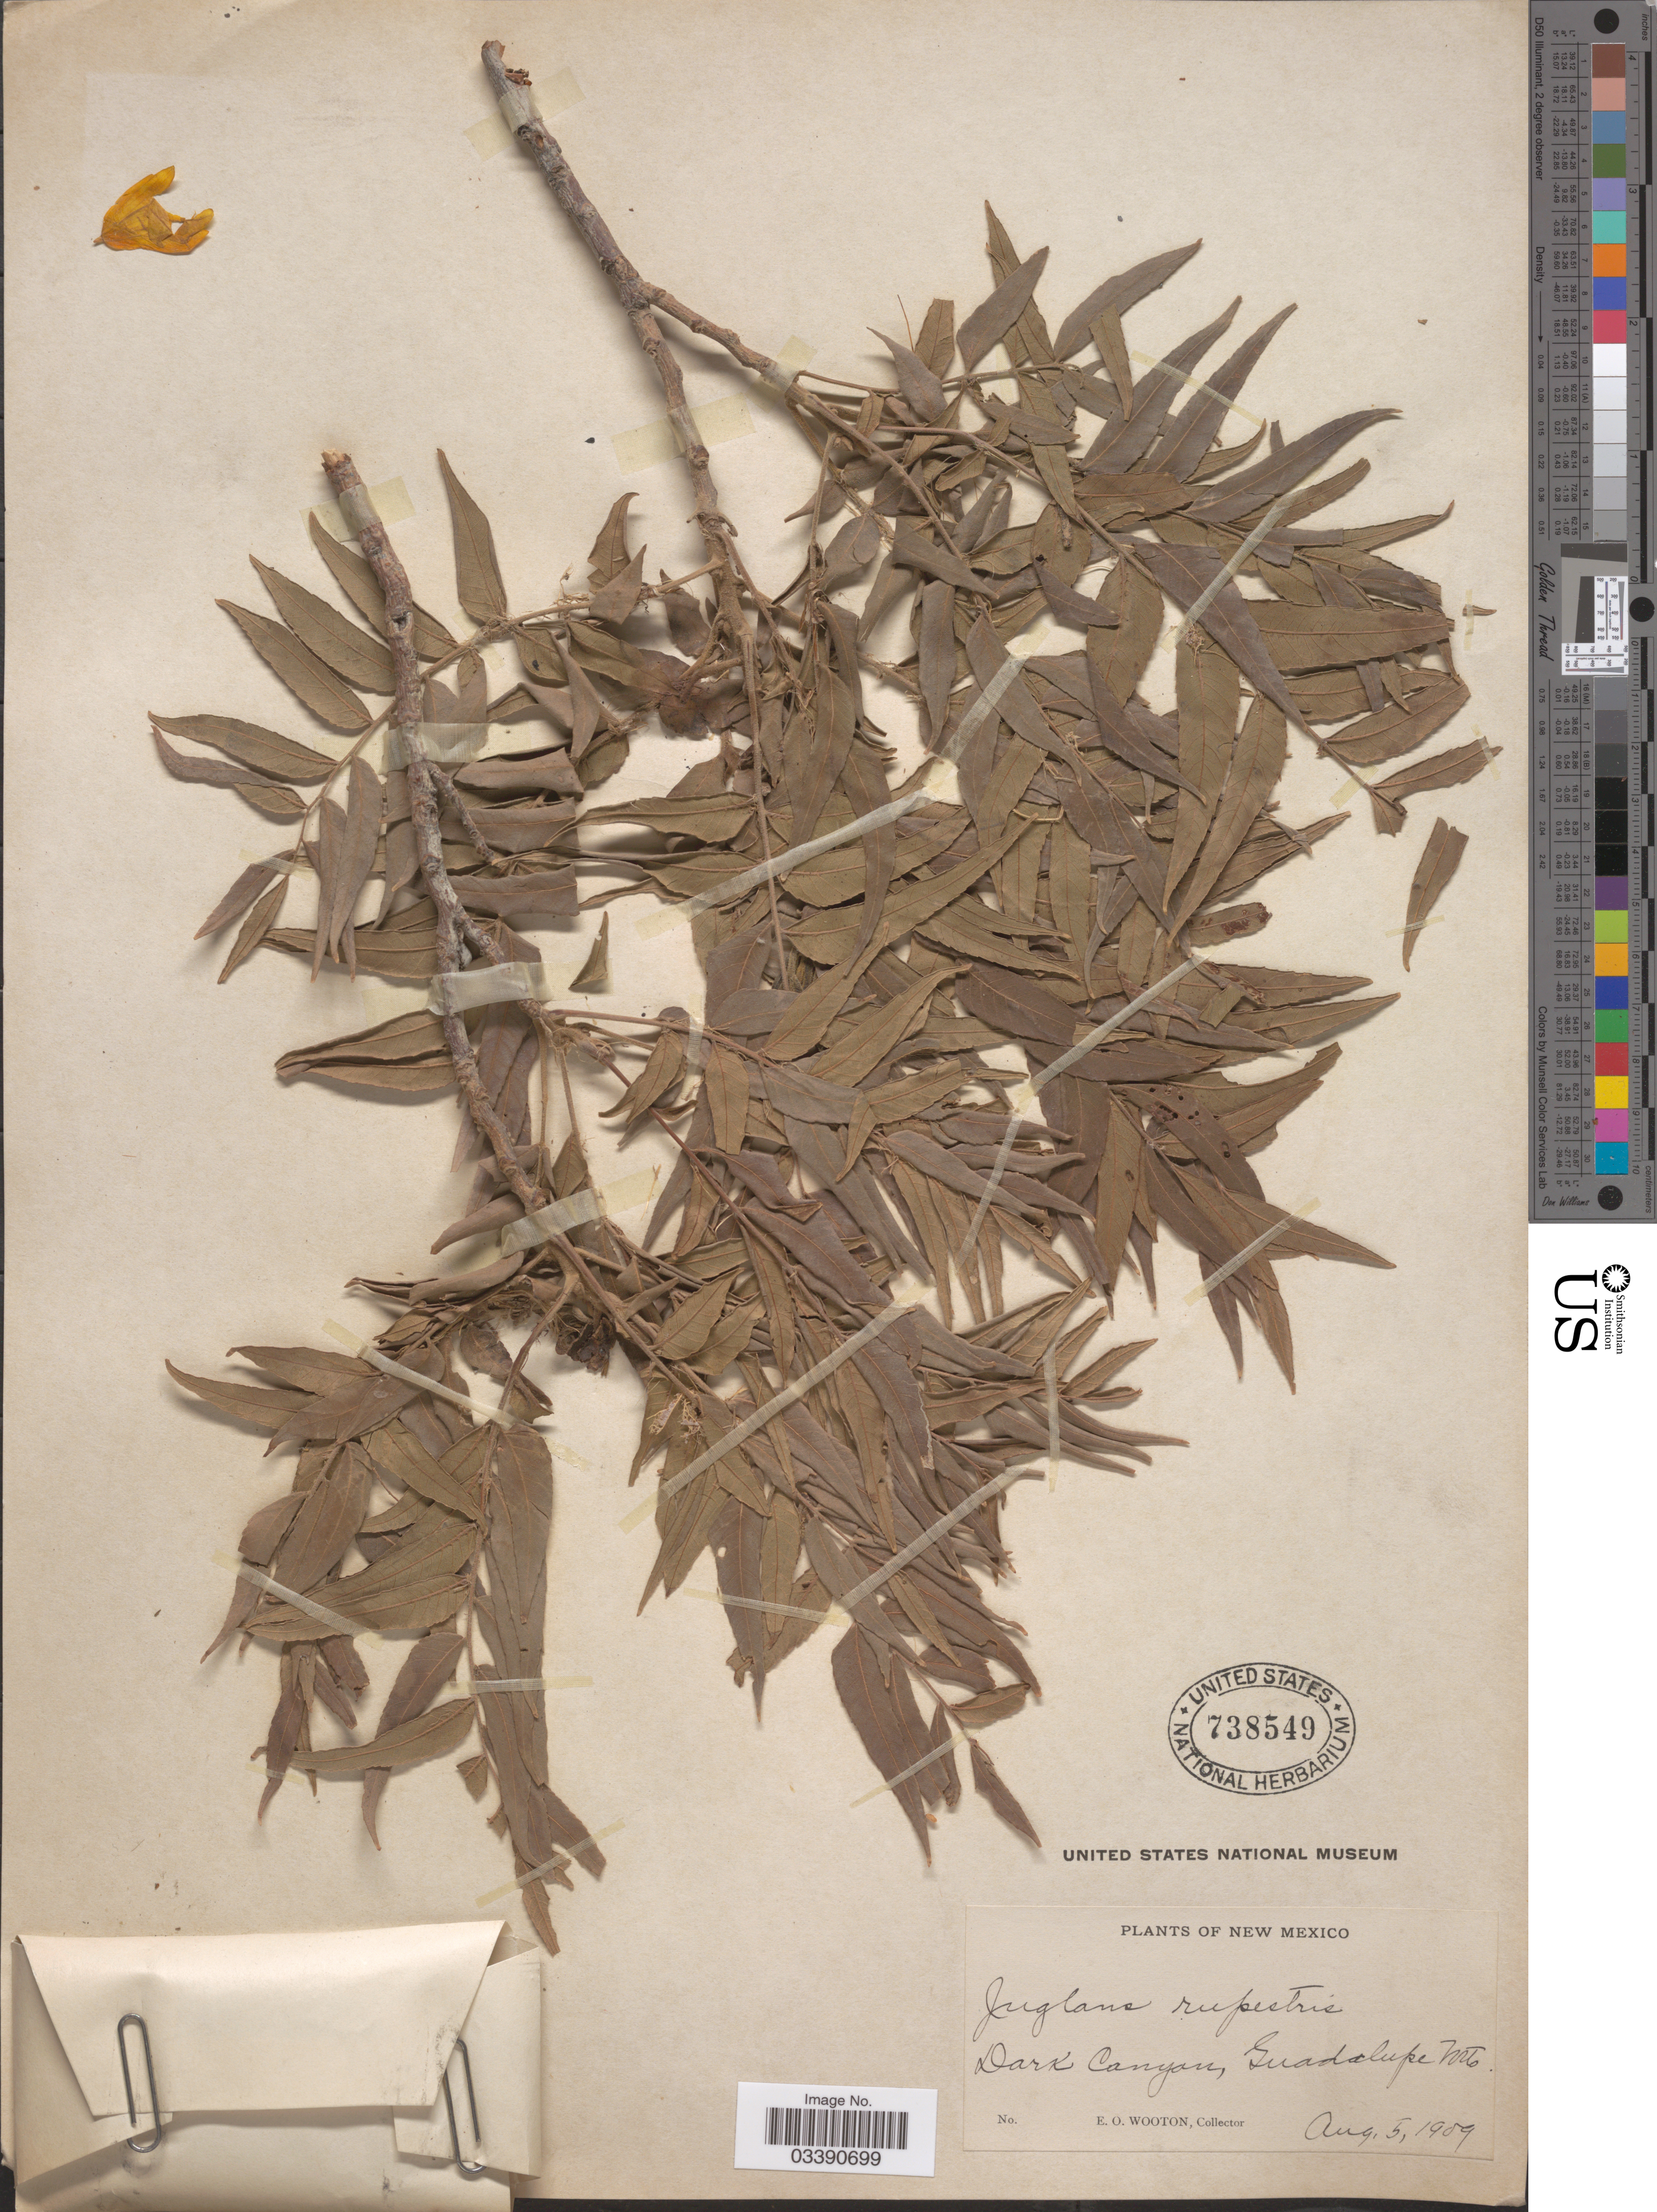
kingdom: Plantae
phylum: Tracheophyta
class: Magnoliopsida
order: Fagales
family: Juglandaceae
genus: Juglans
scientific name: Juglans microcarpa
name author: Berland. in Berland. & Chovell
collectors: E. O. Wooton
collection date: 1909-08-05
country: United States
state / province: New Mexico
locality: Dark Canyon, Guadalupe Mts.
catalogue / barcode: US 738549